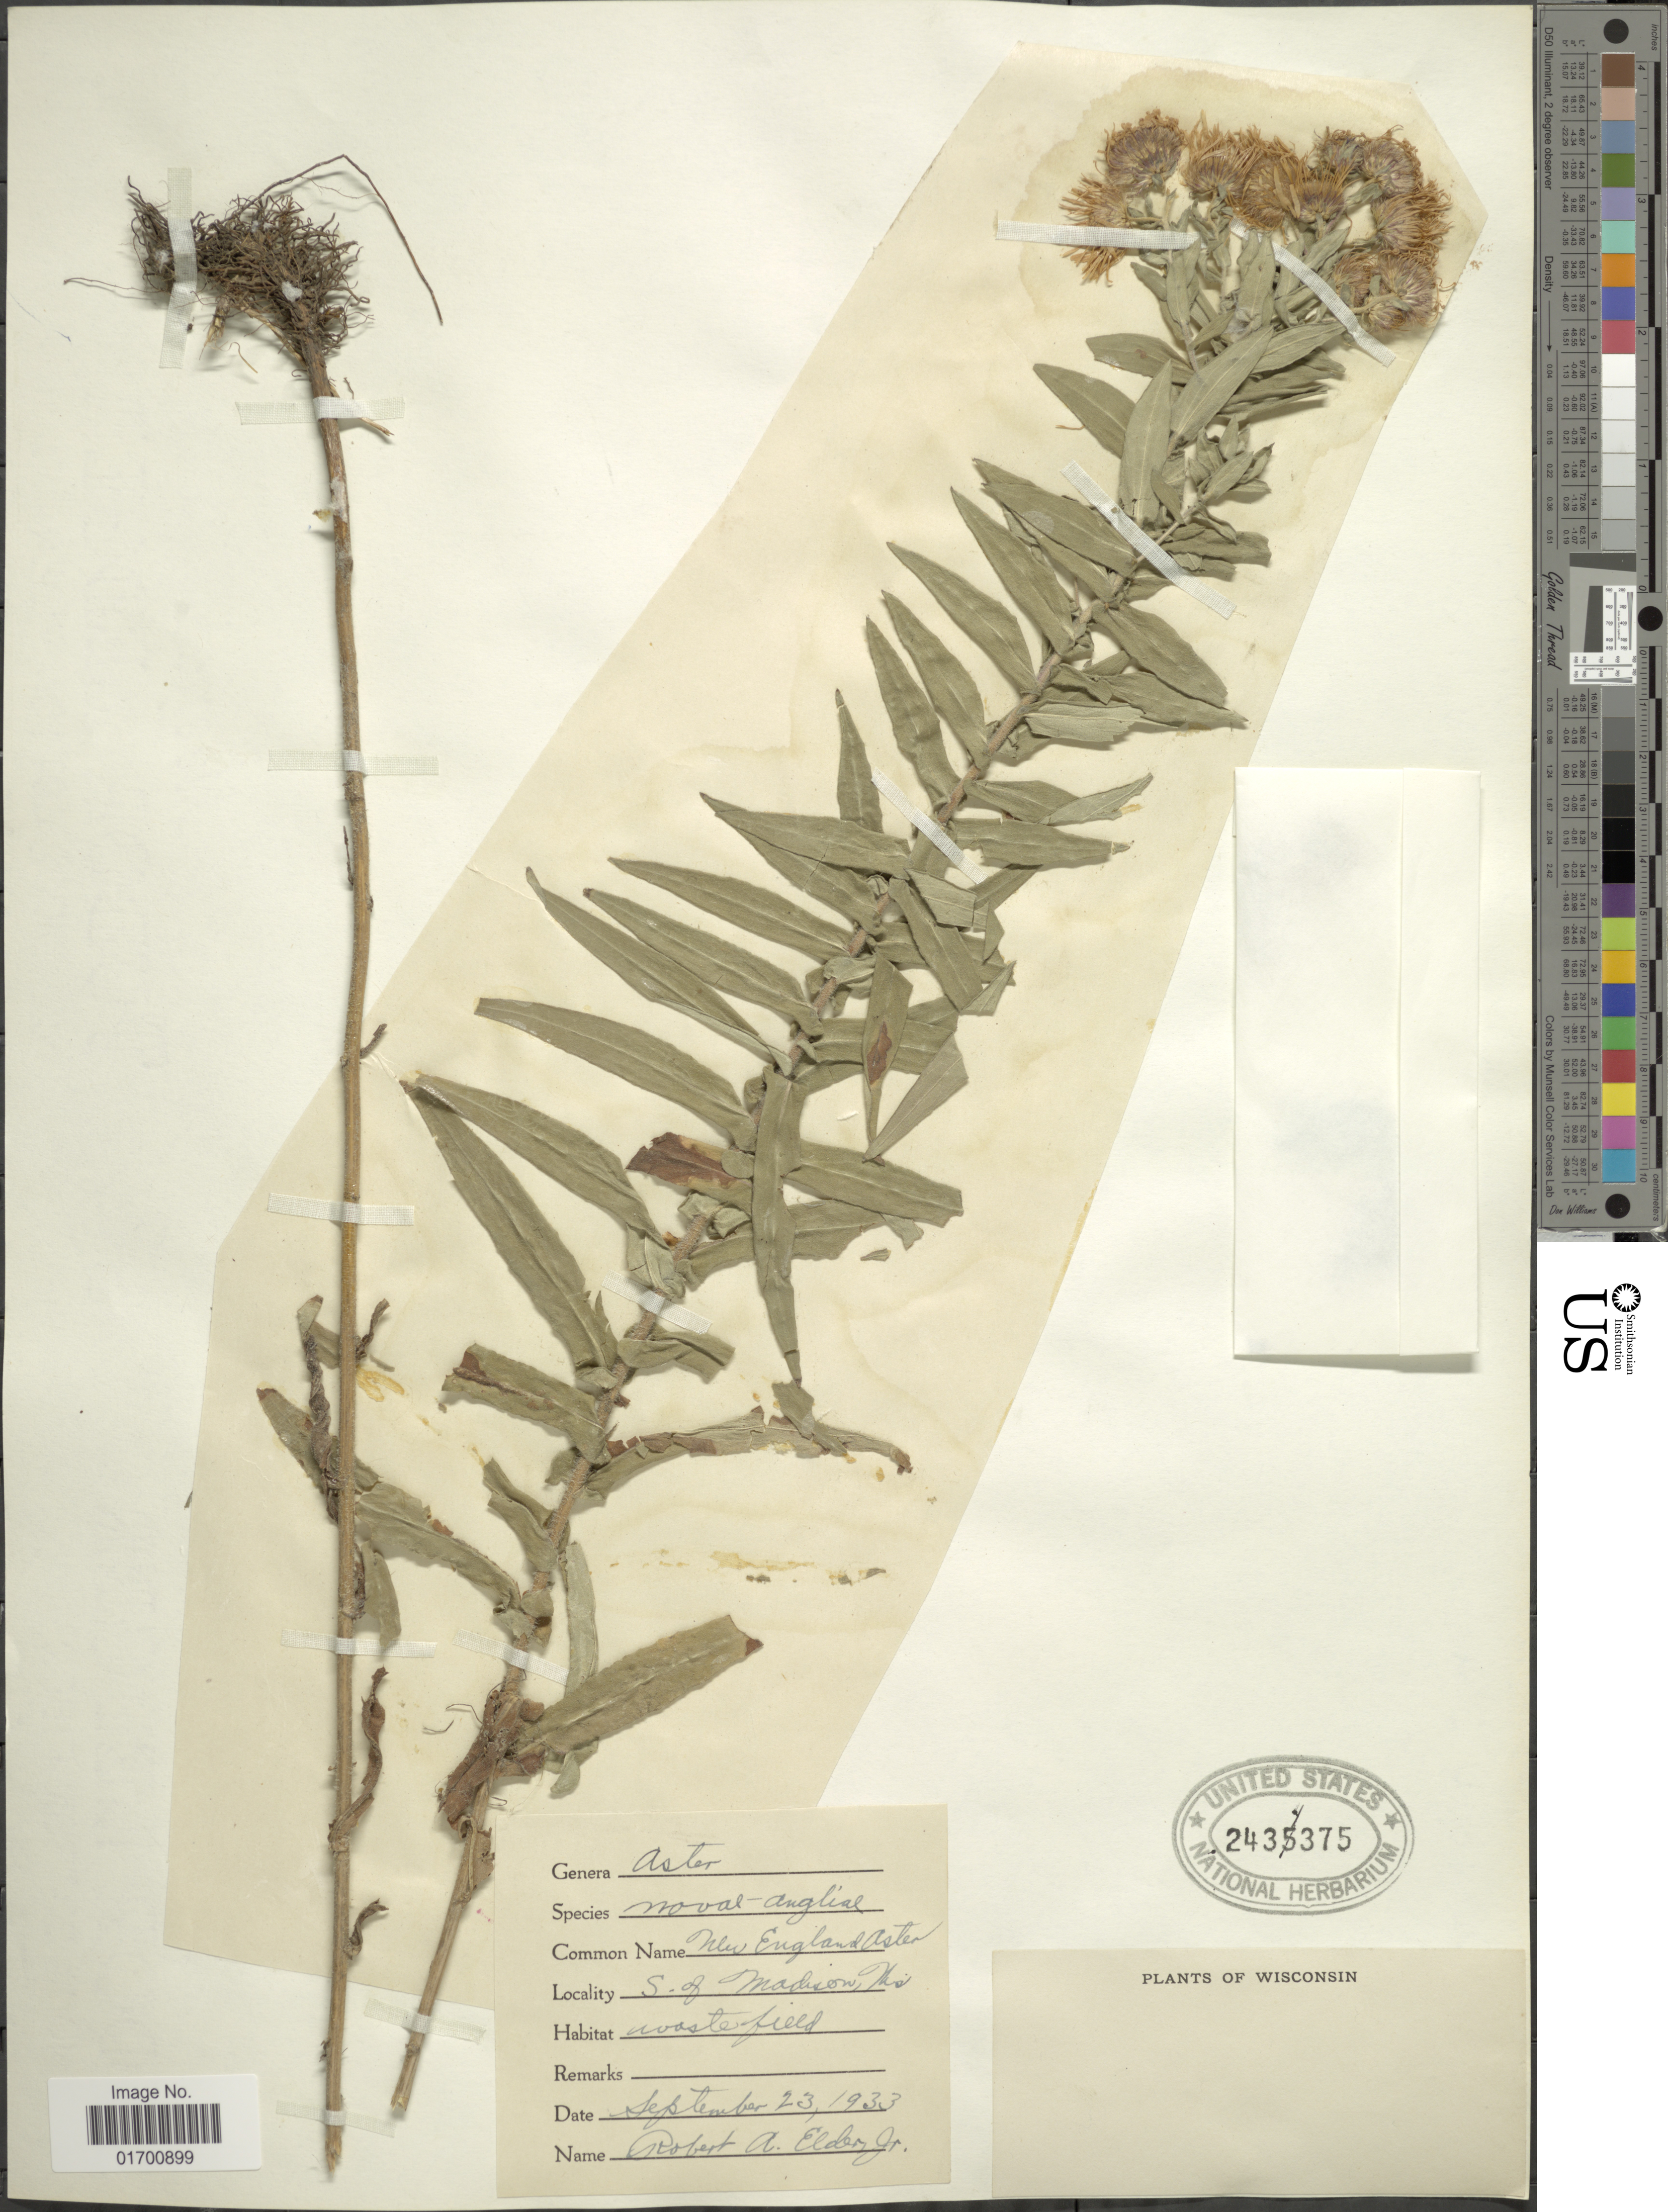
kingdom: Plantae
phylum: Tracheophyta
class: Magnoliopsida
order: Asterales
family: Asteraceae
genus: Symphyotrichum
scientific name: Symphyotrichum novae-angliae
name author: (L.) G.L. Nesom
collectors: R. Elder Jr.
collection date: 1933-09-23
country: United States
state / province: Wisconsin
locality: S. of Madison, Wis.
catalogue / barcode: US 2434375